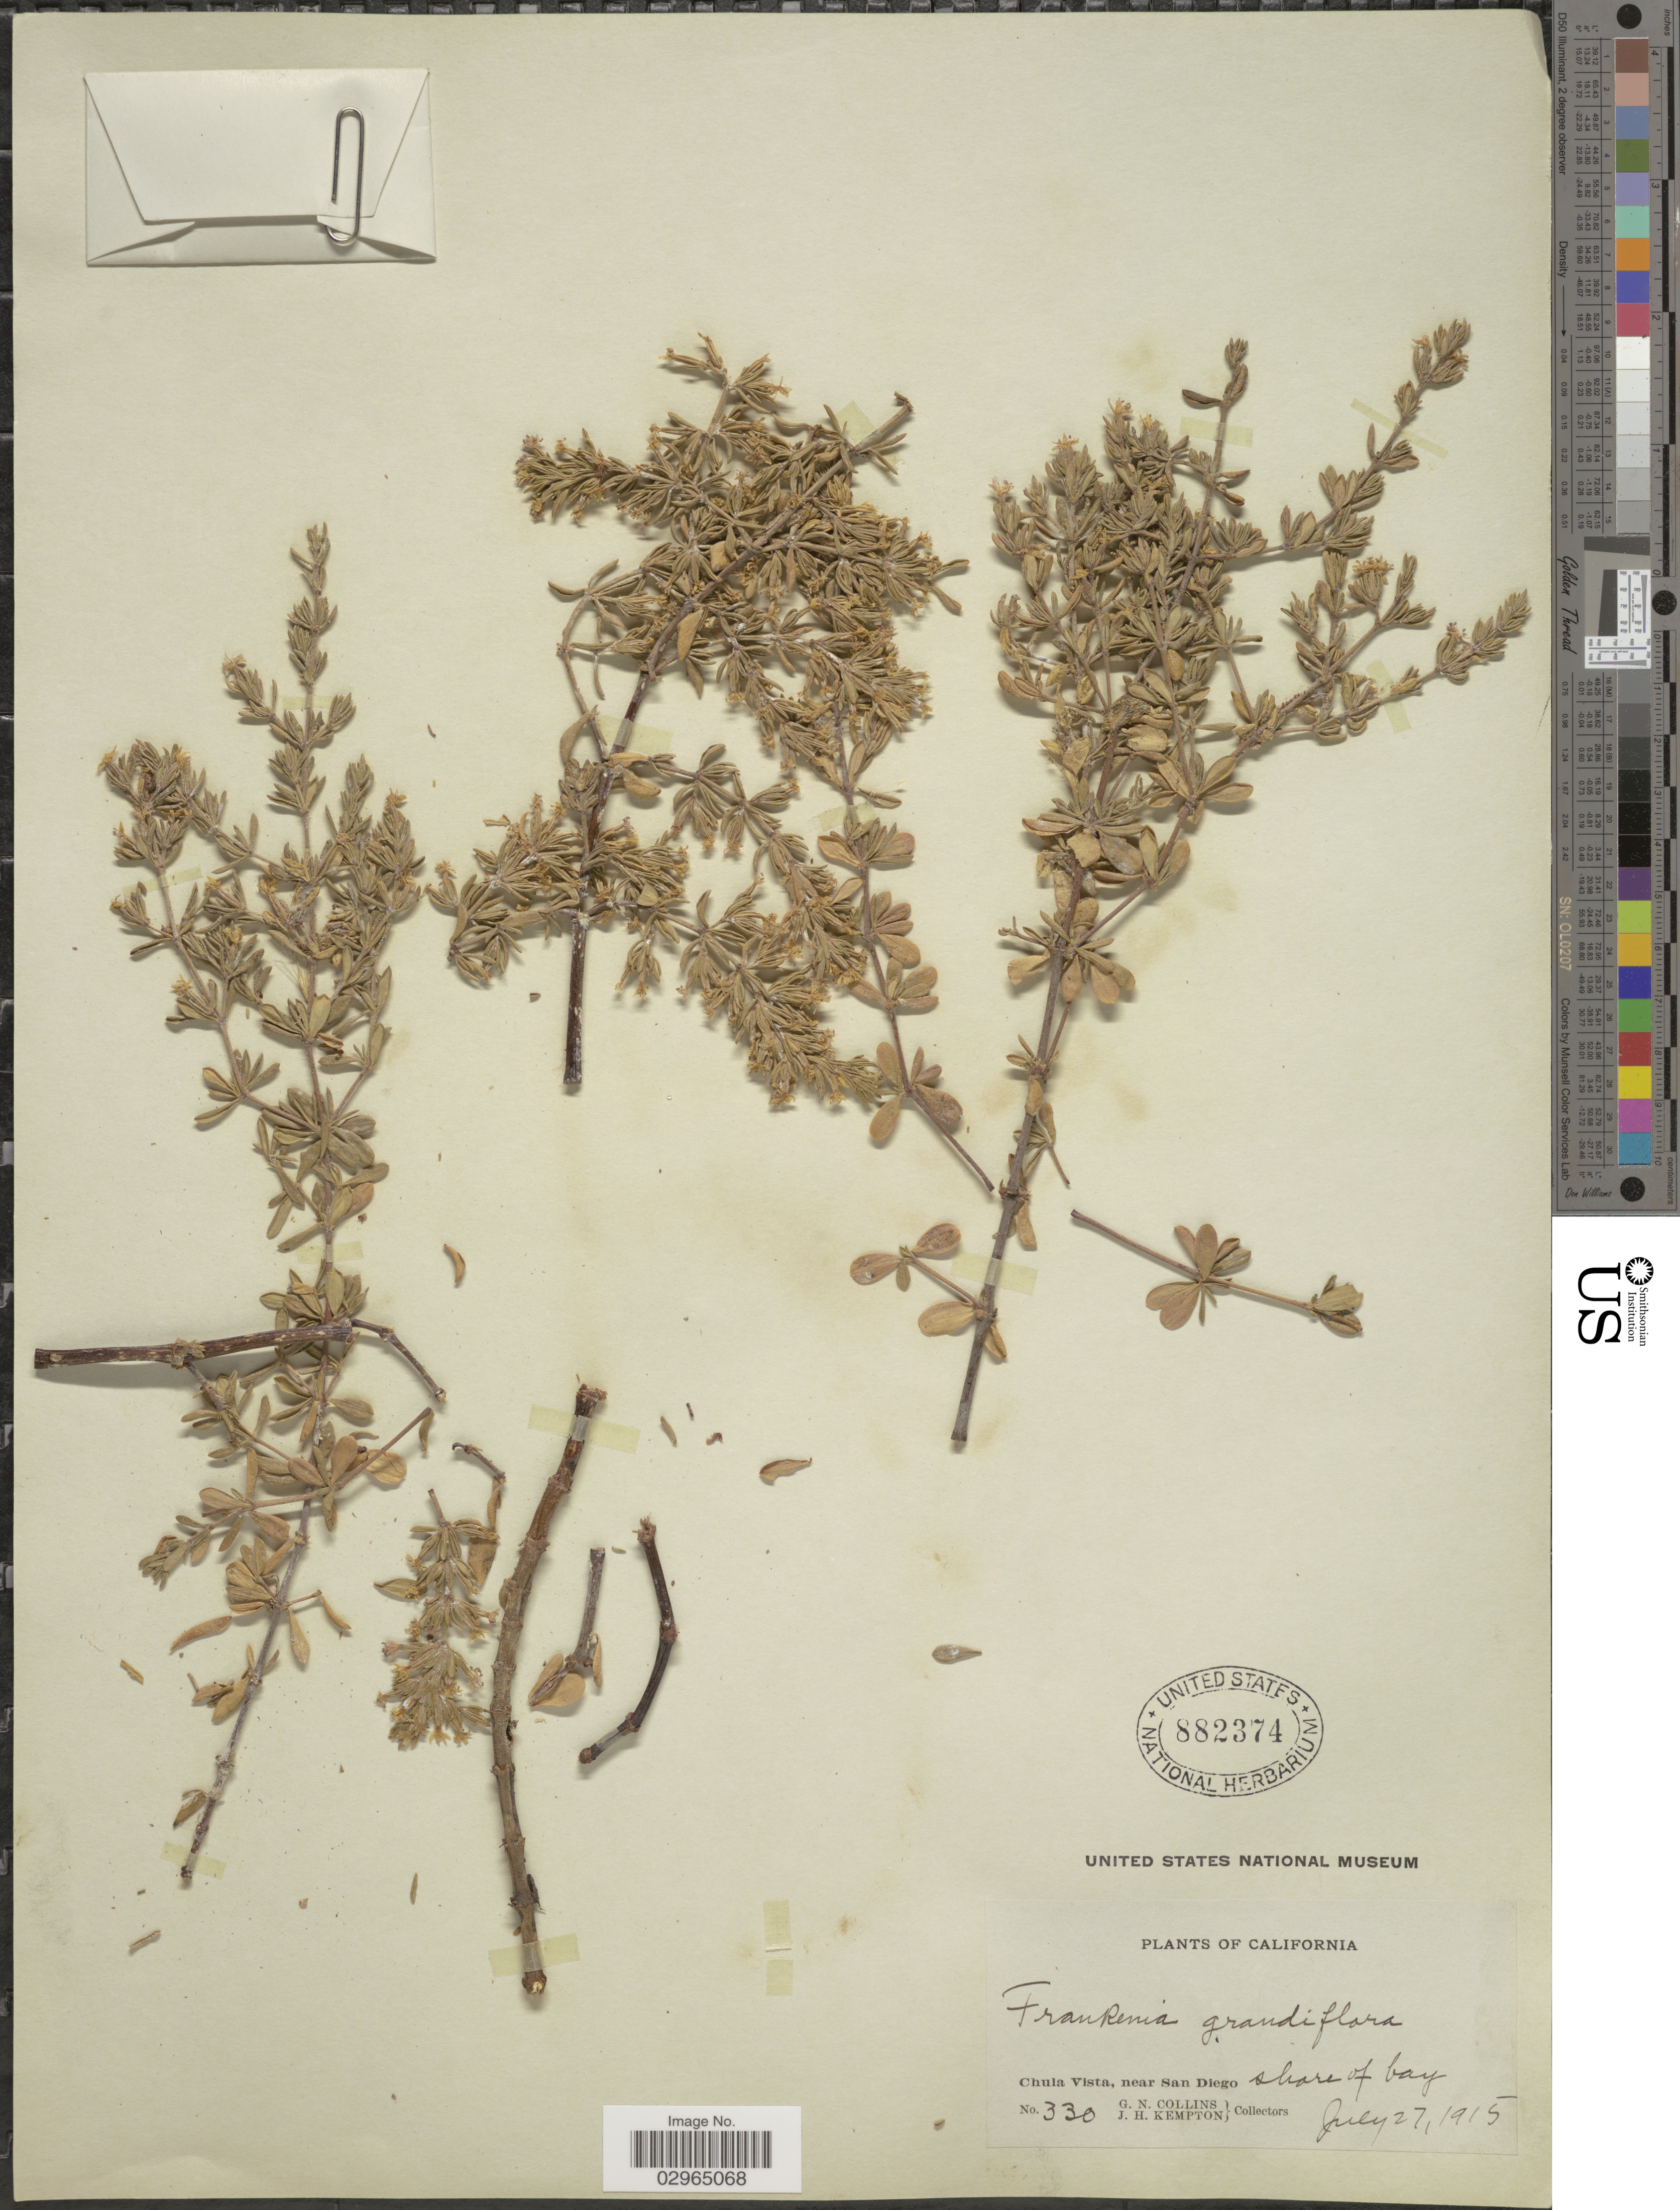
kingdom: Plantae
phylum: Tracheophyta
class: Magnoliopsida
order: Caryophyllales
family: Frankeniaceae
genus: Frankenia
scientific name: Frankenia salina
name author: (Molina) I.M. Johnst.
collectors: G. Collins & J. H. Kempton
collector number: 330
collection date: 1915-07-27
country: United States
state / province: California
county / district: San Diego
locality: Chula Vista, near San Diego shore of bay.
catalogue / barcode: US 882374